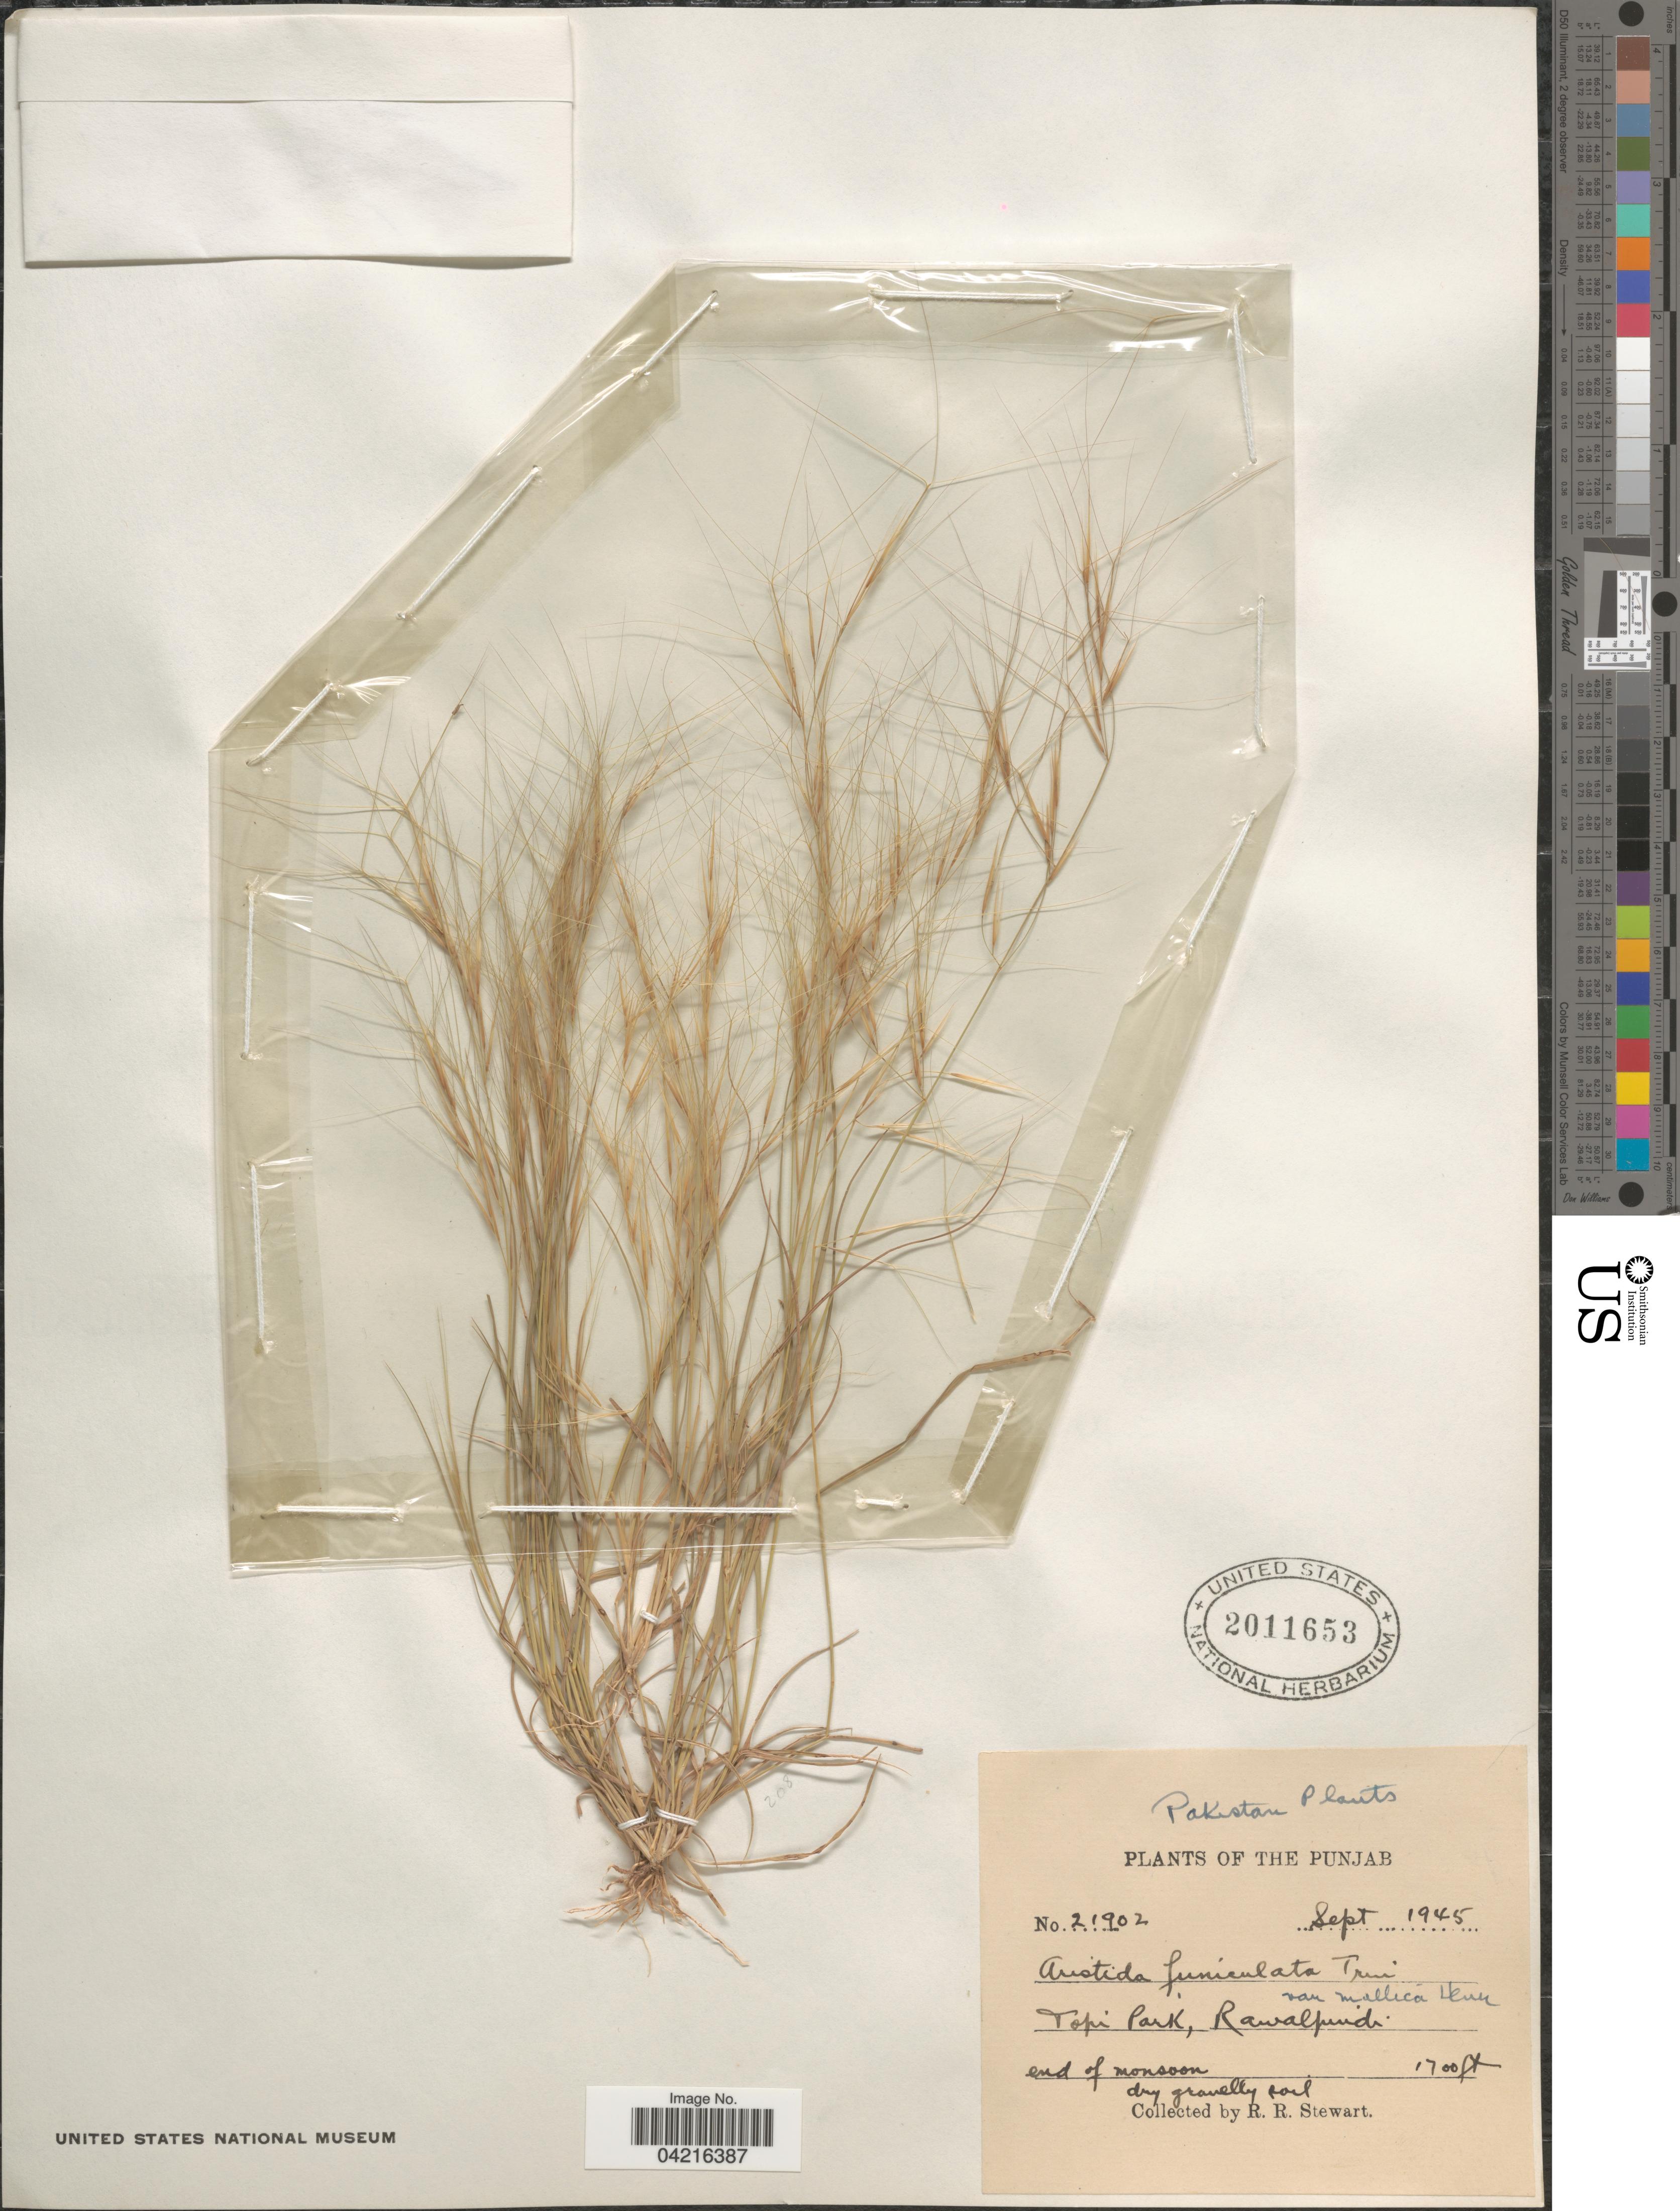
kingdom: Plantae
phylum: Tracheophyta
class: Liliopsida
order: Poales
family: Poaceae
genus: Aristida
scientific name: Aristida funiculata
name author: Trin. & Rupr.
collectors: R. Stewart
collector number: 21902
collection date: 1945-09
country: Pakistan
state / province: Punjab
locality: Topi Park, Rawalpindi. End of monsoon dry gravelly soil.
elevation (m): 518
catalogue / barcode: US 2011653